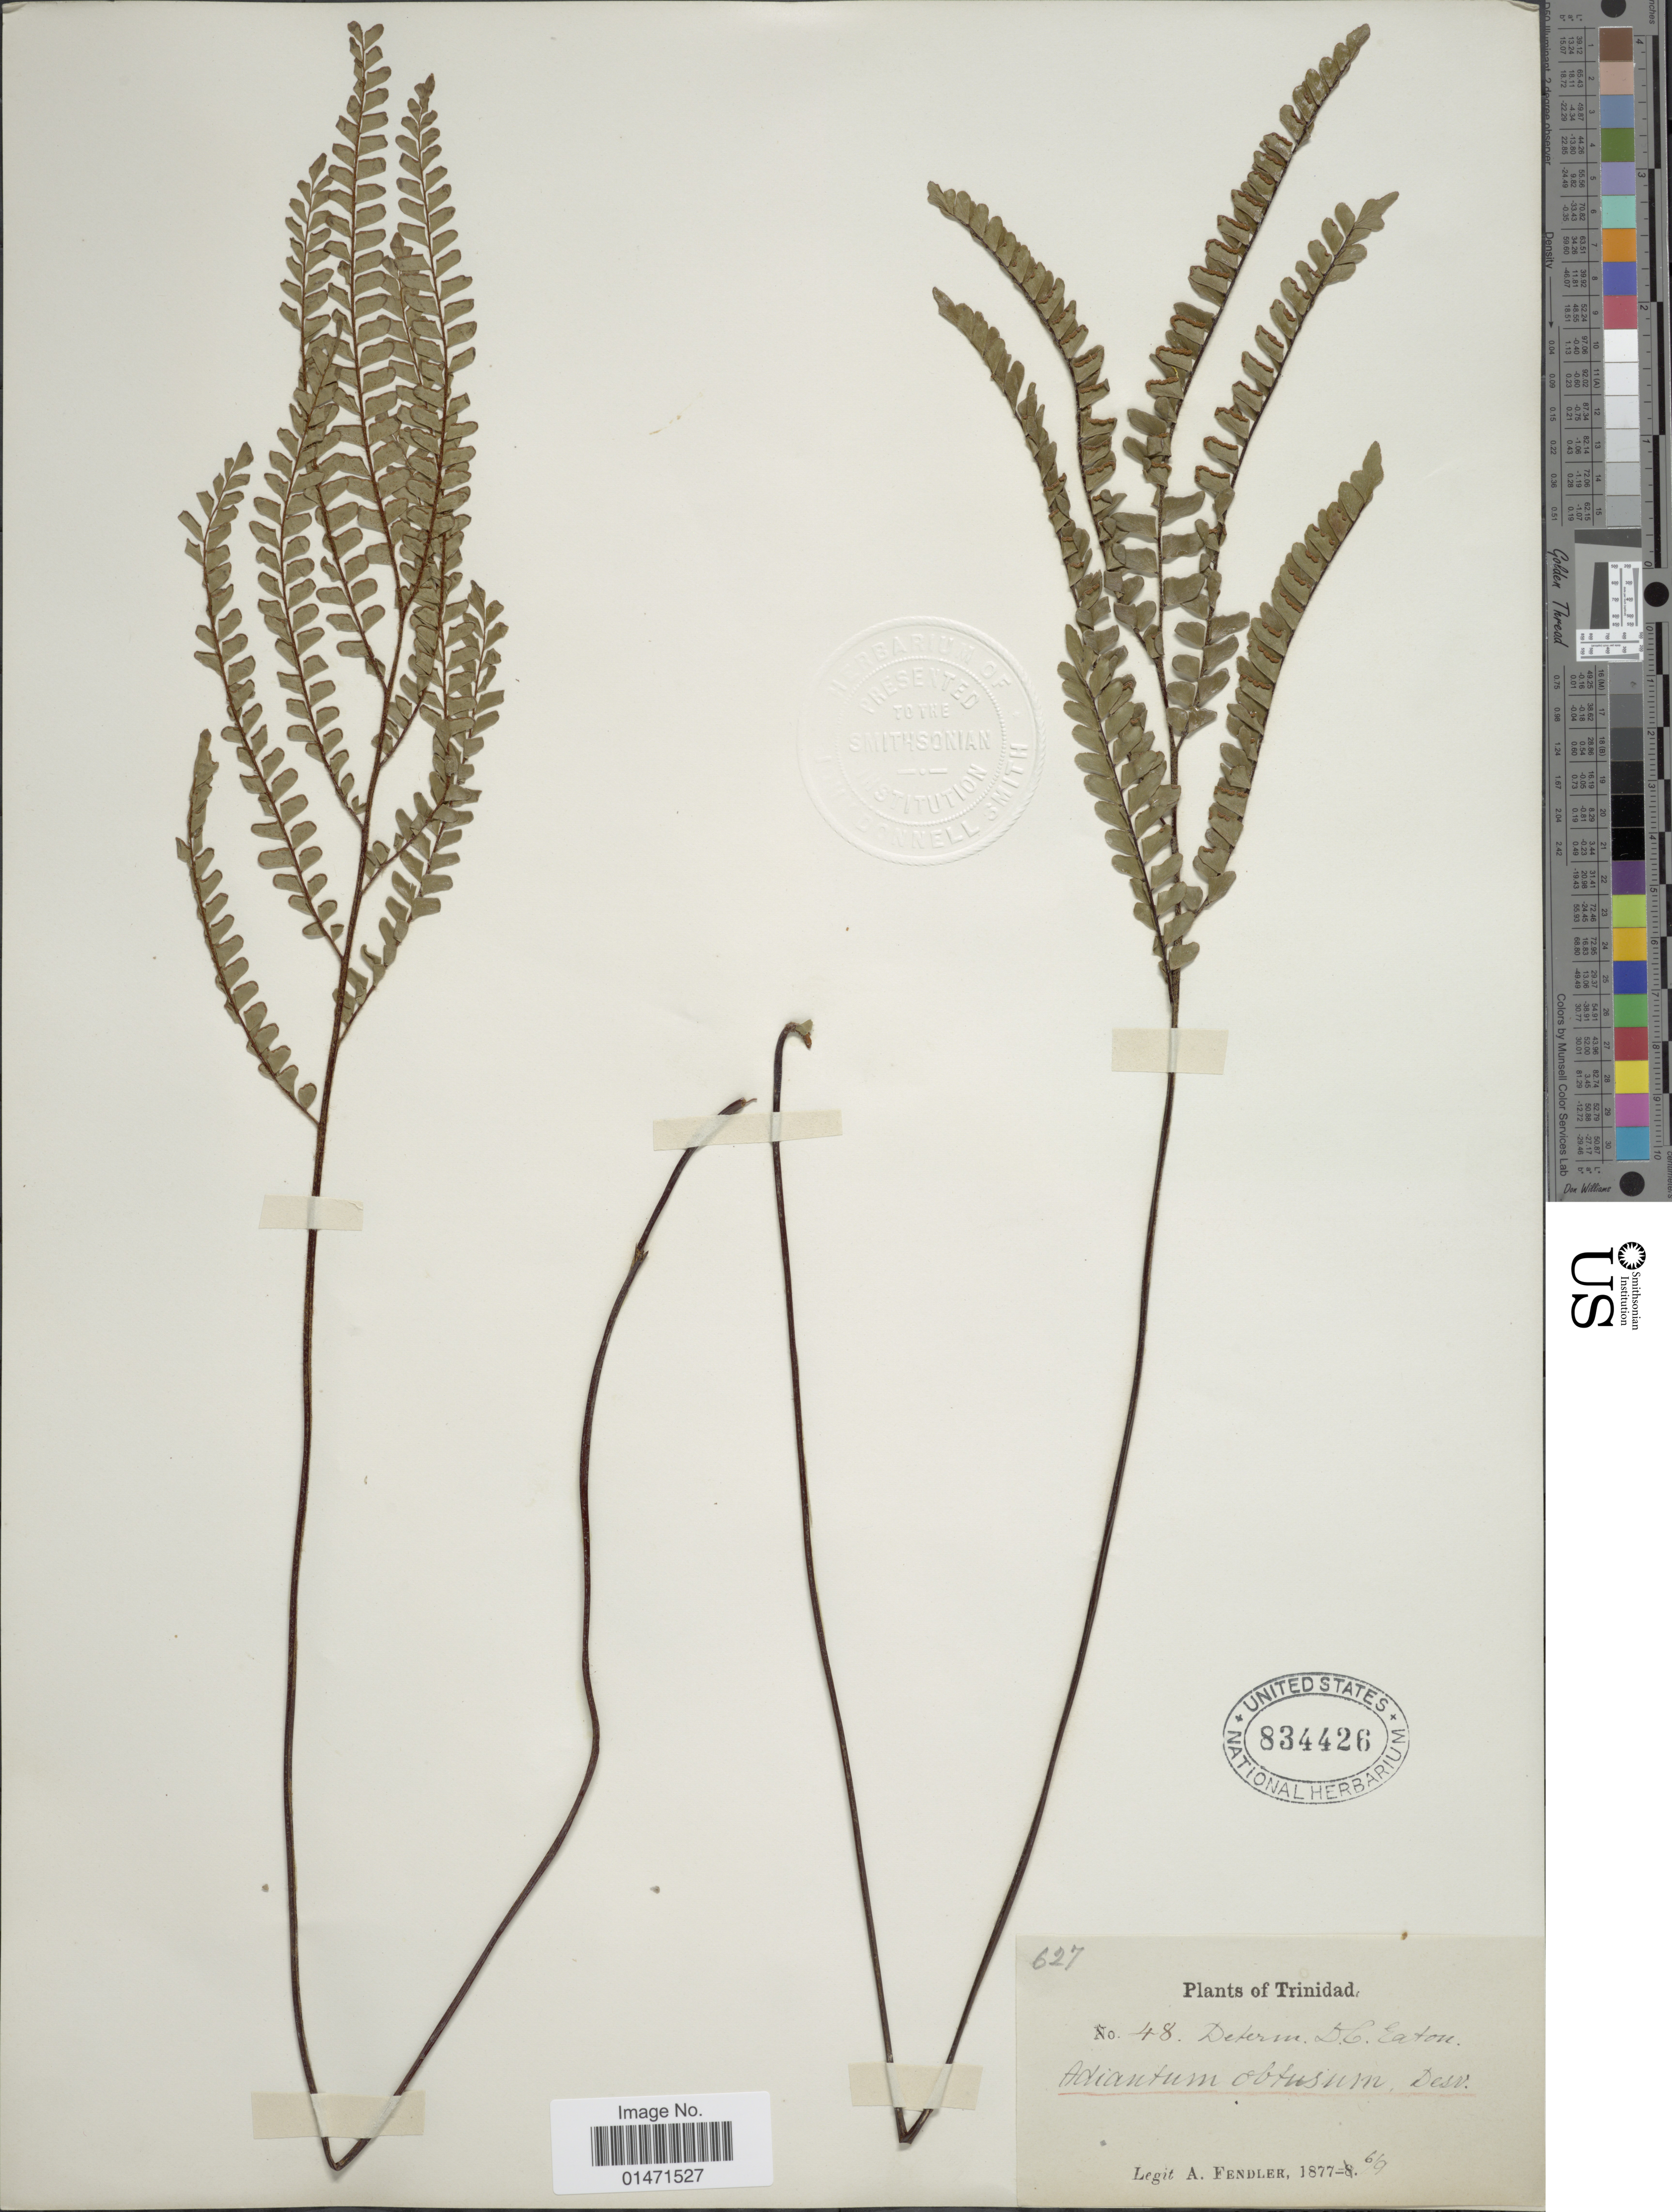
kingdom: Plantae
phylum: Tracheophyta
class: Polypodiopsida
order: Polypodiales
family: Pteridaceae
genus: Adiantum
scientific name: Adiantum serratodentatum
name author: Humb. & Bonpl. ex Willd.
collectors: A. Fendler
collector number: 627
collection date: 1877-09-06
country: Trinidad and Tobago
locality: Trinidad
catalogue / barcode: US 834426